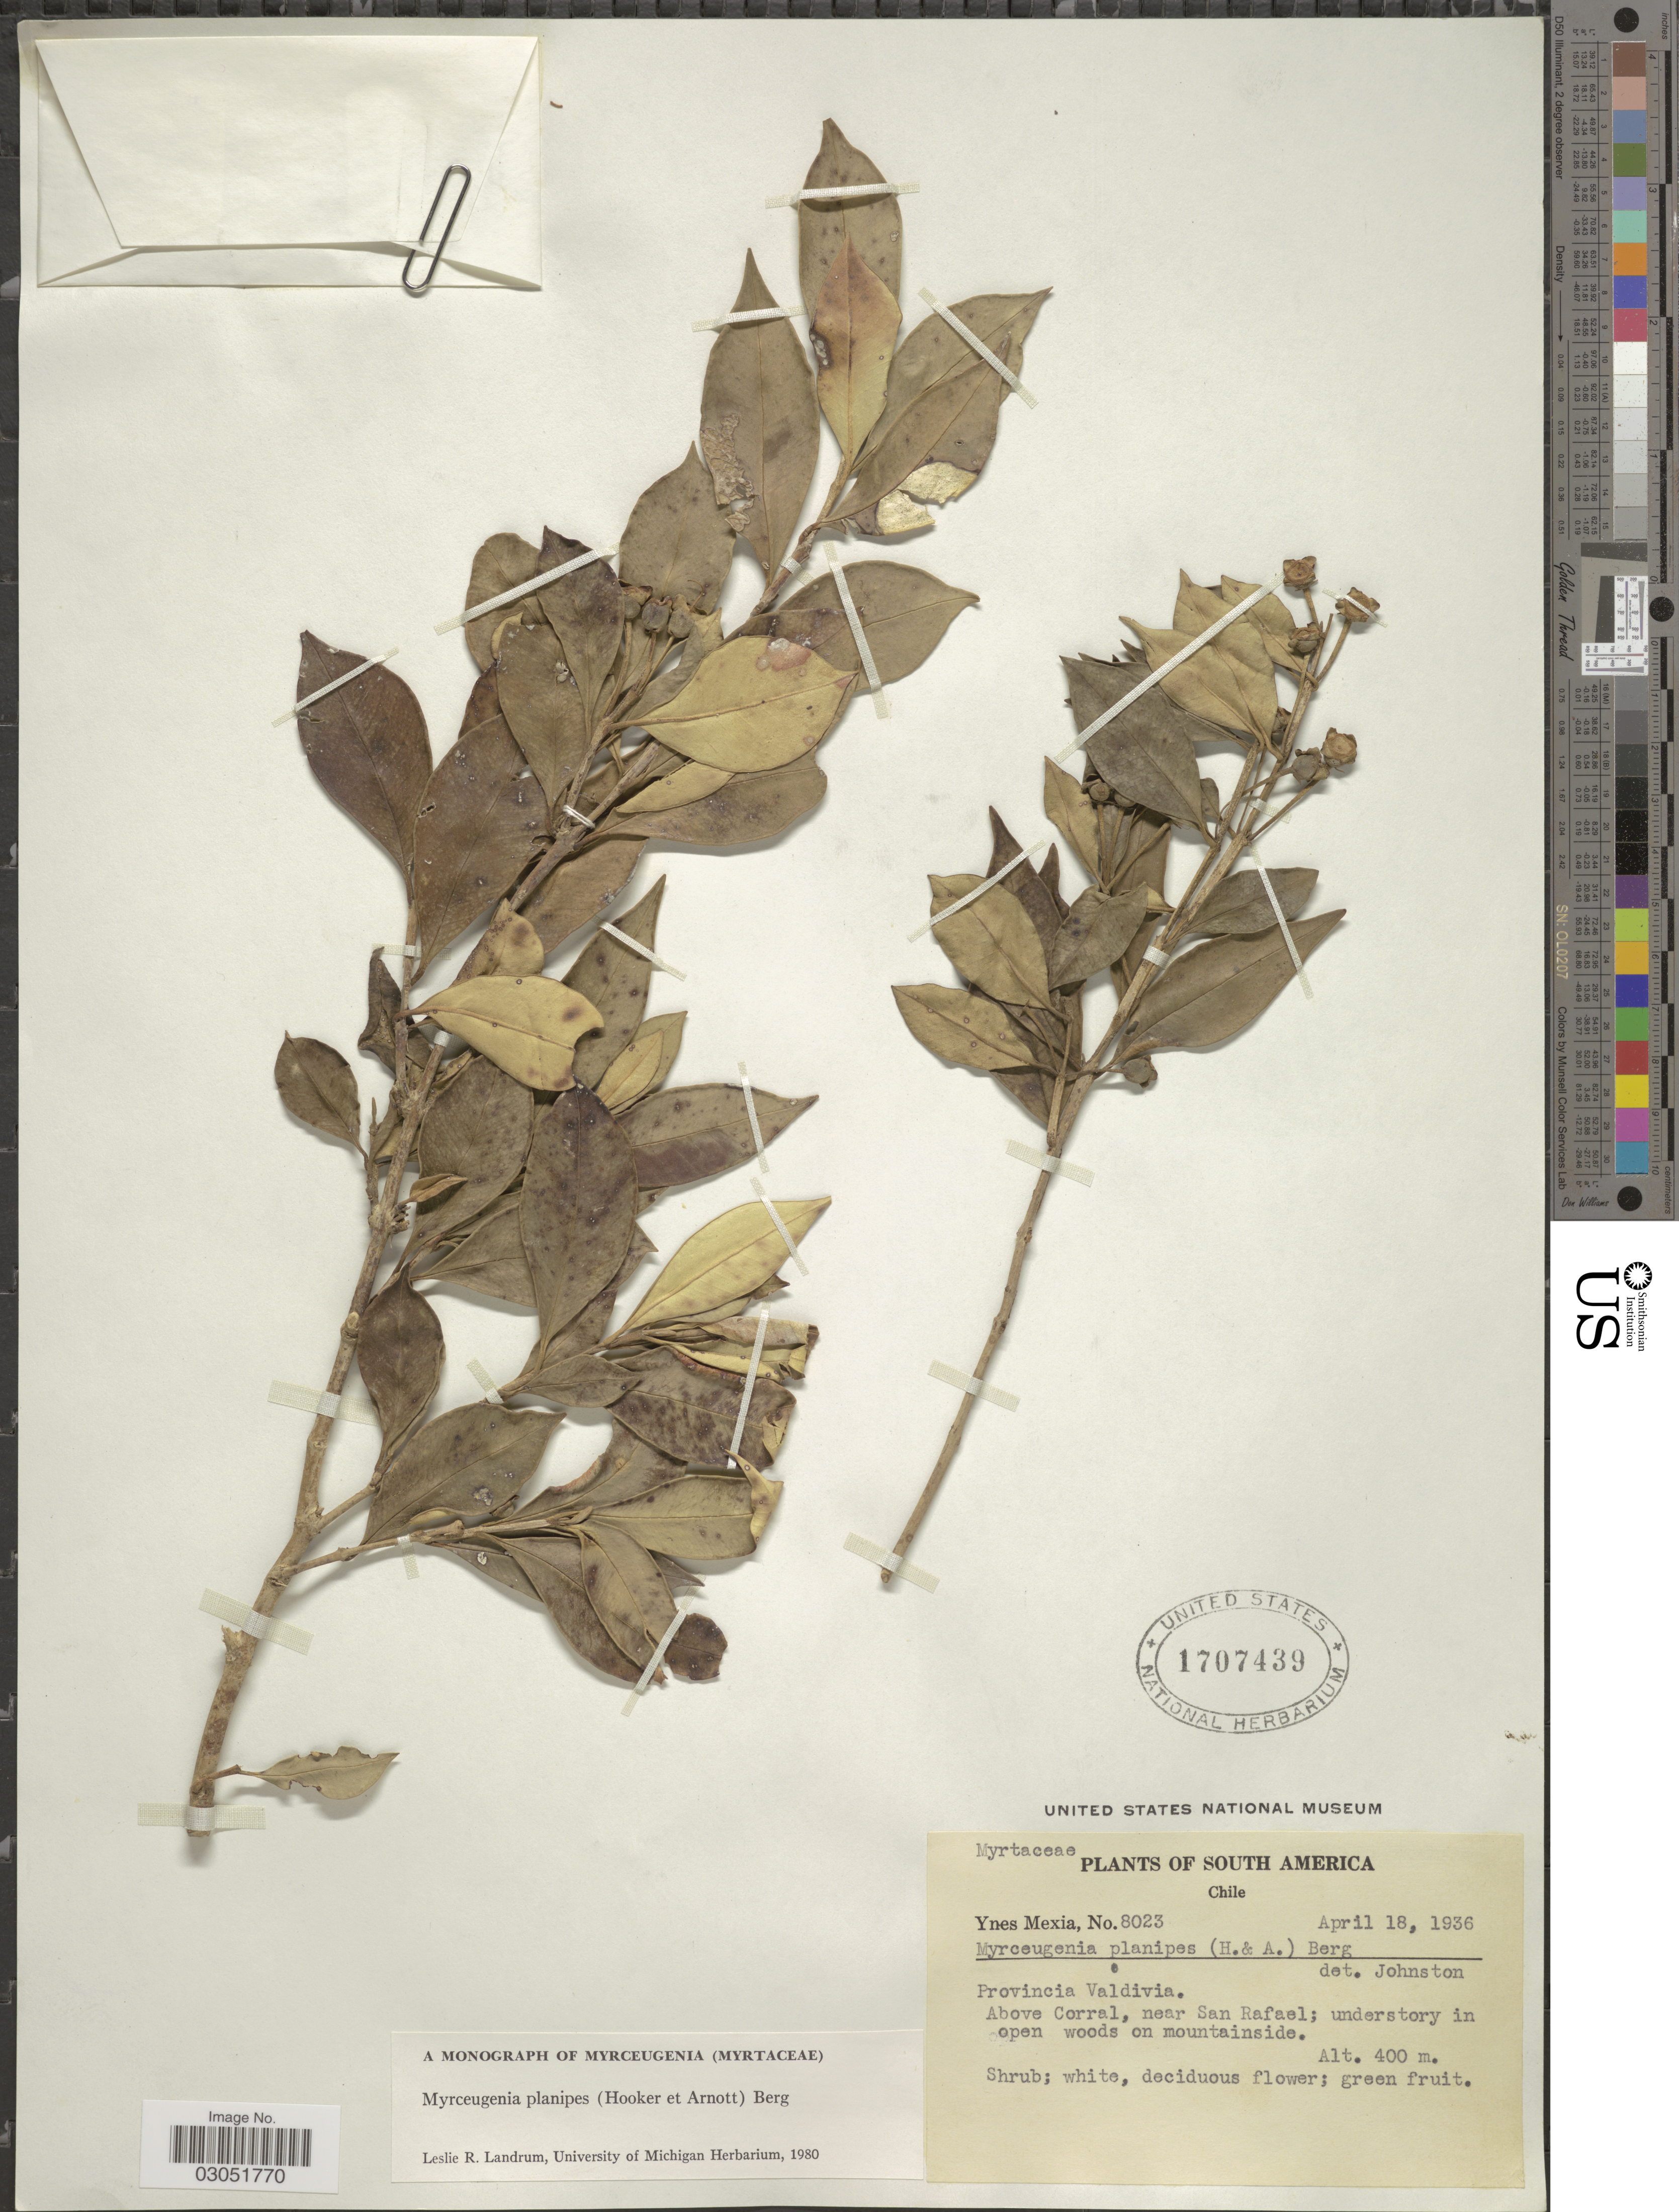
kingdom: Plantae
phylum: Tracheophyta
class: Magnoliopsida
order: Myrtales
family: Myrtaceae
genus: Myrceugenia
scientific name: Myrceugenia planipes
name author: (Hook. & Arn.) O. Berg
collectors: Y. Mexia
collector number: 8023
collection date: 1936-04-18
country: Chile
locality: Provincia Valdivia. Above Corral, near San Rafael.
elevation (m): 400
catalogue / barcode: US 1707439